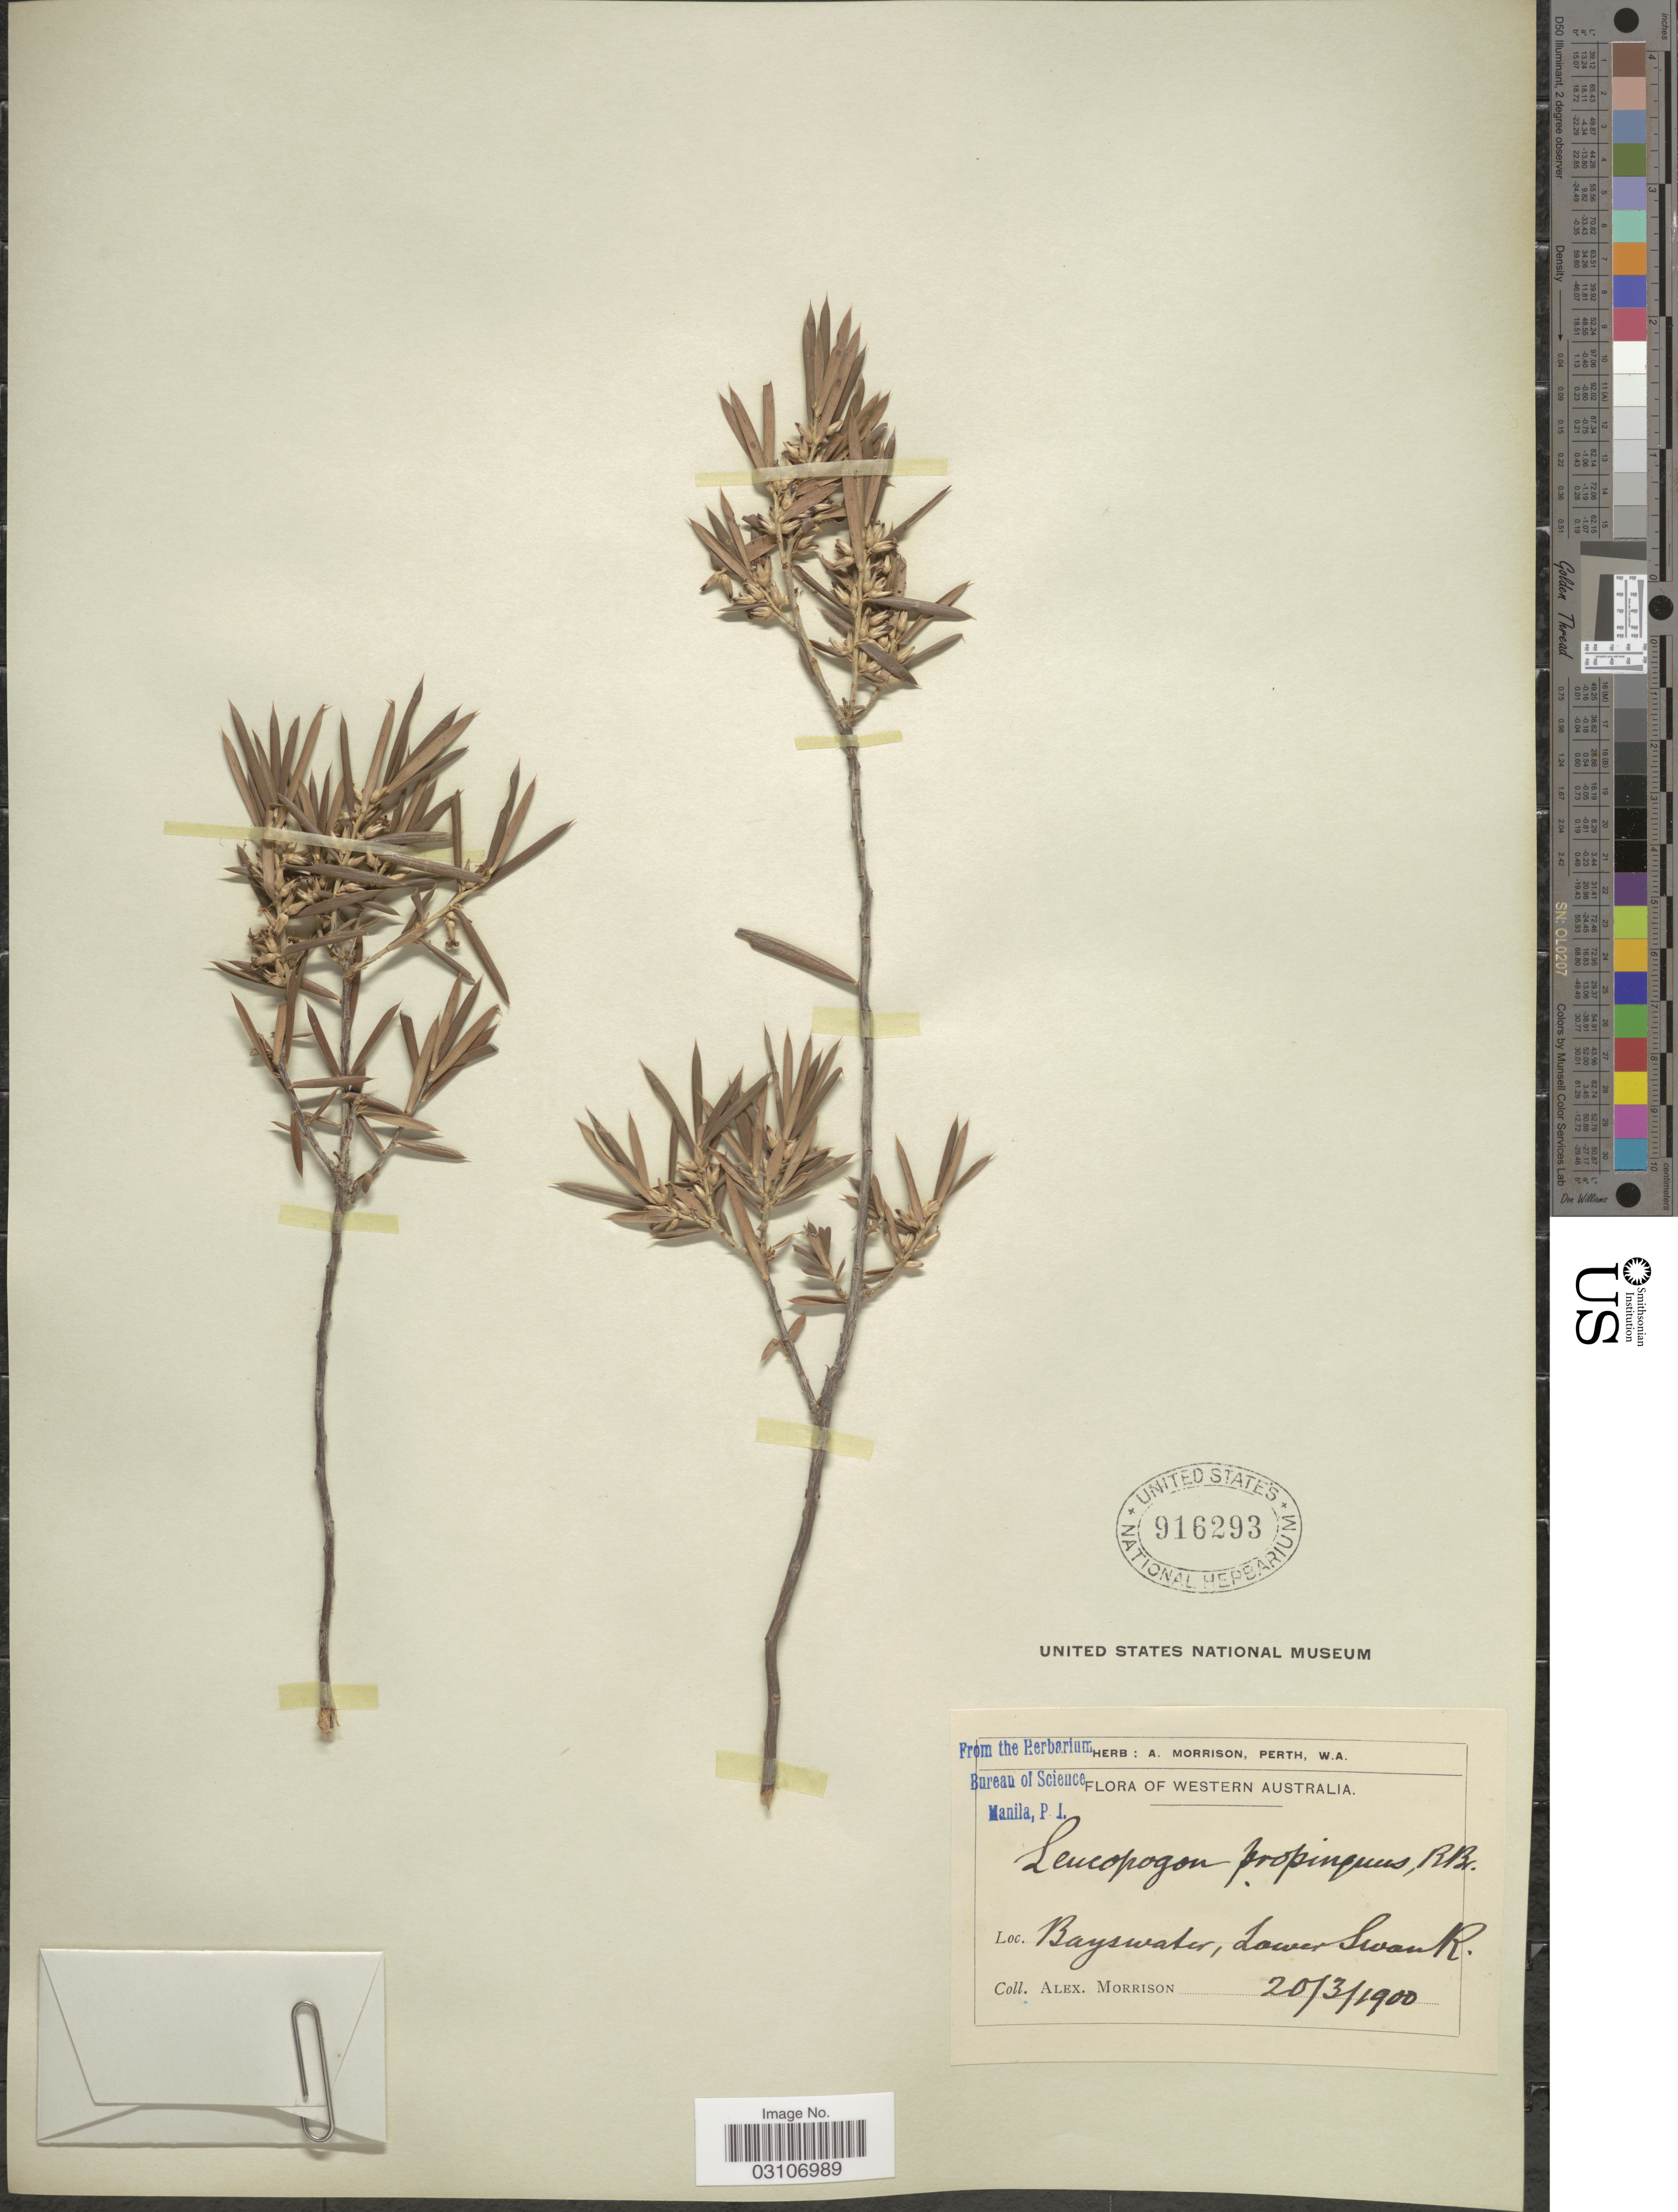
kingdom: Plantae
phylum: Tracheophyta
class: Magnoliopsida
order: Ericales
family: Ericaceae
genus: Leucopogon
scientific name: Leucopogon propinquus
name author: R. Br.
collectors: A. Morrison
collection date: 1900-03-20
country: Australia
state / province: Western Australia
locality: Bayswater, Lower Swan R.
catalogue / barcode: US 916293